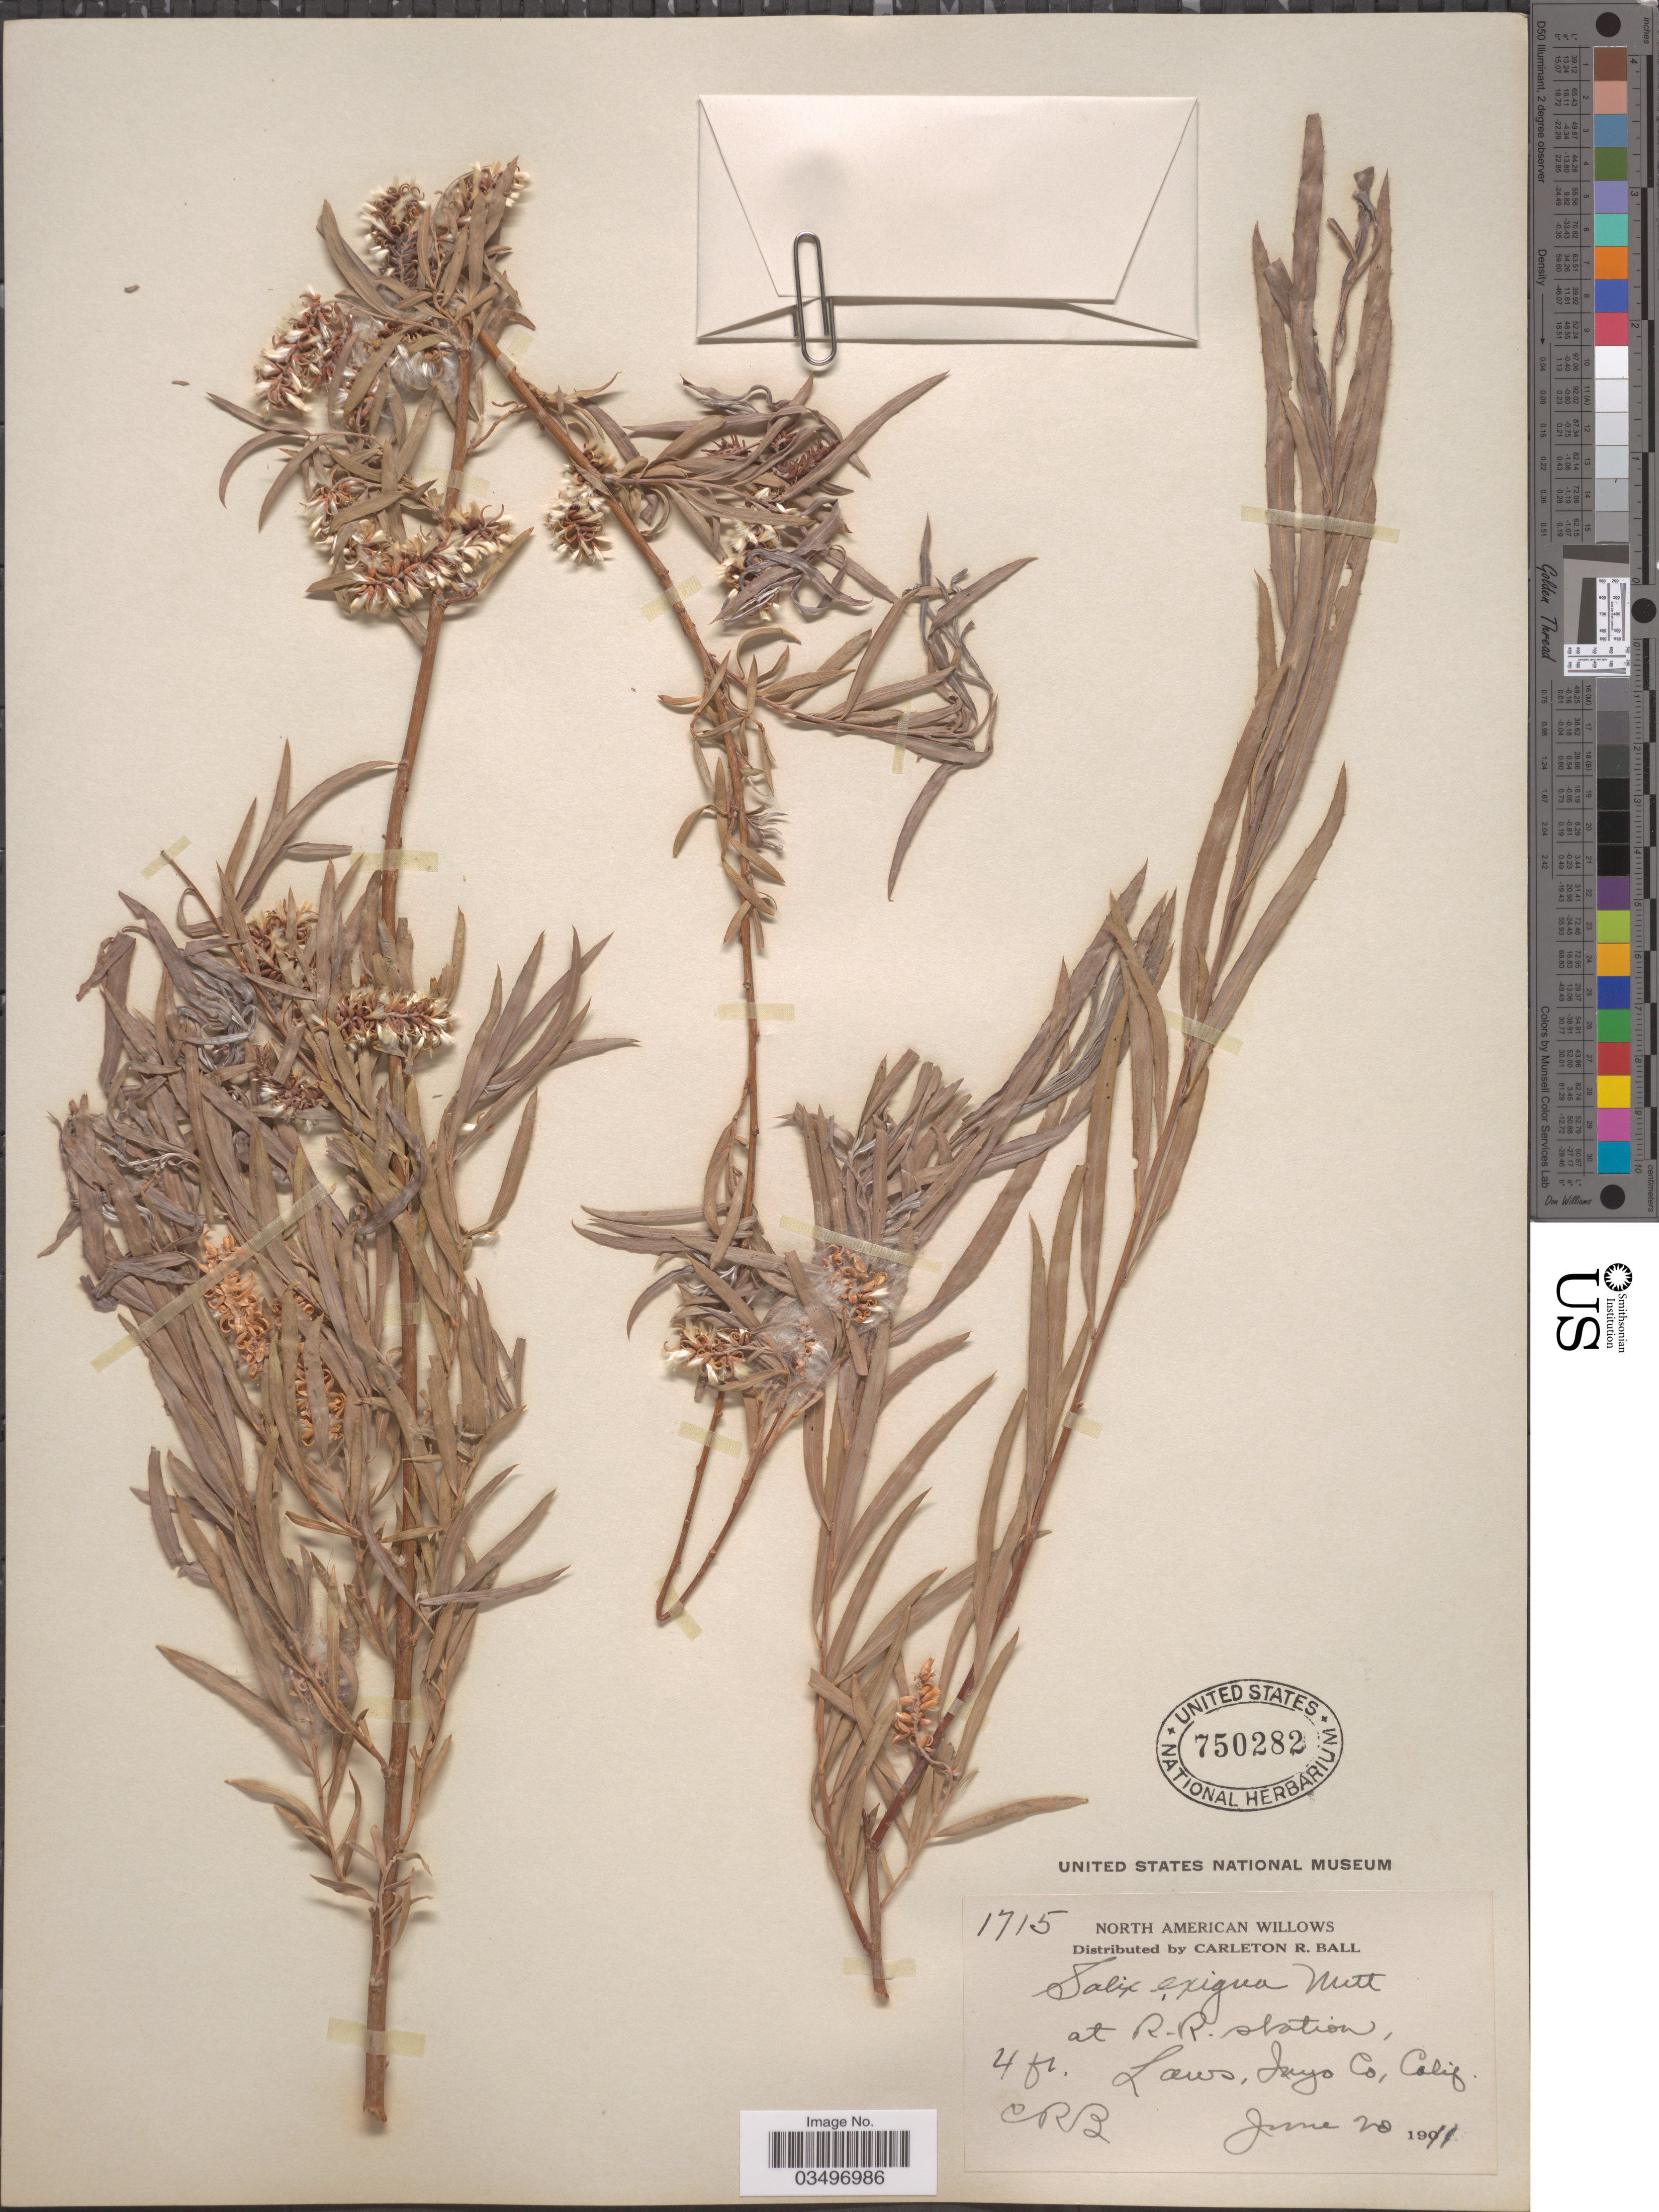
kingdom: Plantae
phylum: Tracheophyta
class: Magnoliopsida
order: Malpighiales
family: Salicaceae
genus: Salix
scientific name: Salix exigua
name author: Nutt.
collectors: C. R. Ball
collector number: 1715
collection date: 1911-06-20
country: United States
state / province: California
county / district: Inyo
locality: At R. R. station, Laws, Inyo Co.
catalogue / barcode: US 750282